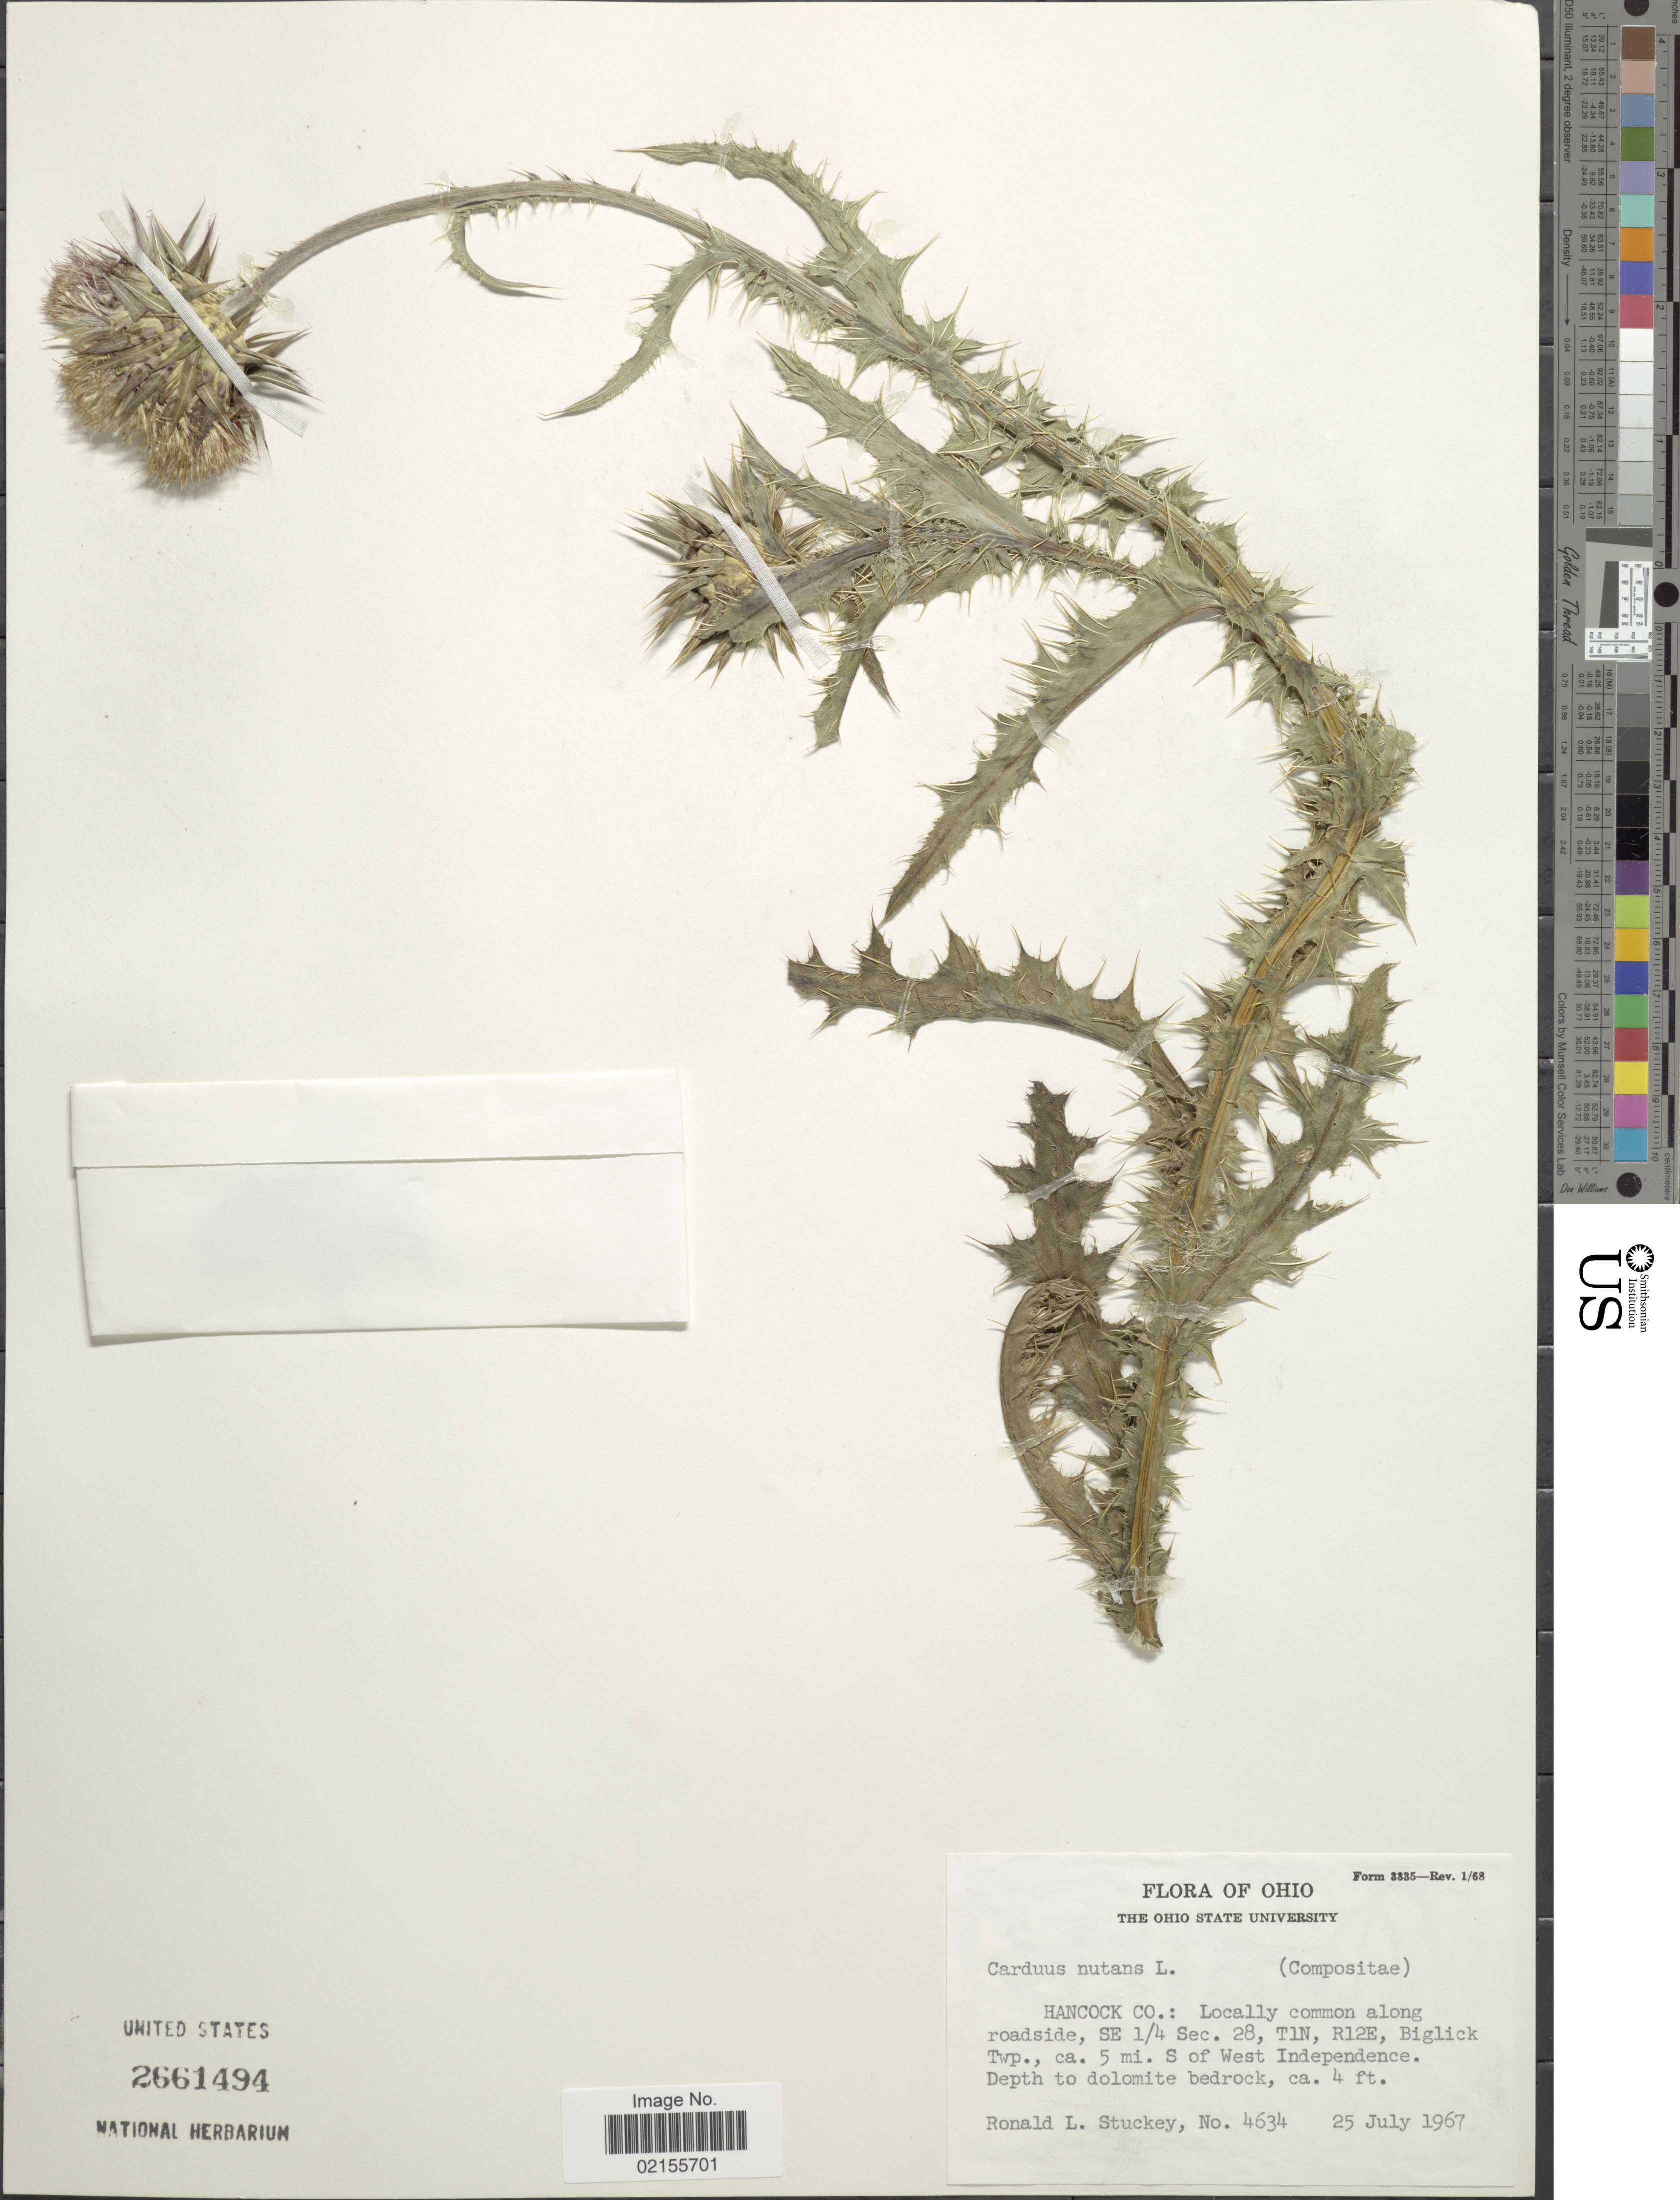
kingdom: Plantae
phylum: Tracheophyta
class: Magnoliopsida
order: Asterales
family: Asteraceae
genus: Carduus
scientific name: Carduus nutans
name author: L.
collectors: R. L. Stuckey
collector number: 4634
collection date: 1967-07-25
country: United States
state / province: Ohio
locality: Hancock Co: Locally common along roadside, SE 1/4 Sec. 28, T1N, R12E, Biglick Twp., ca. 5 mi S of West Independence. Depth to dolomite bedrock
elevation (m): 1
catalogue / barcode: US 2661494